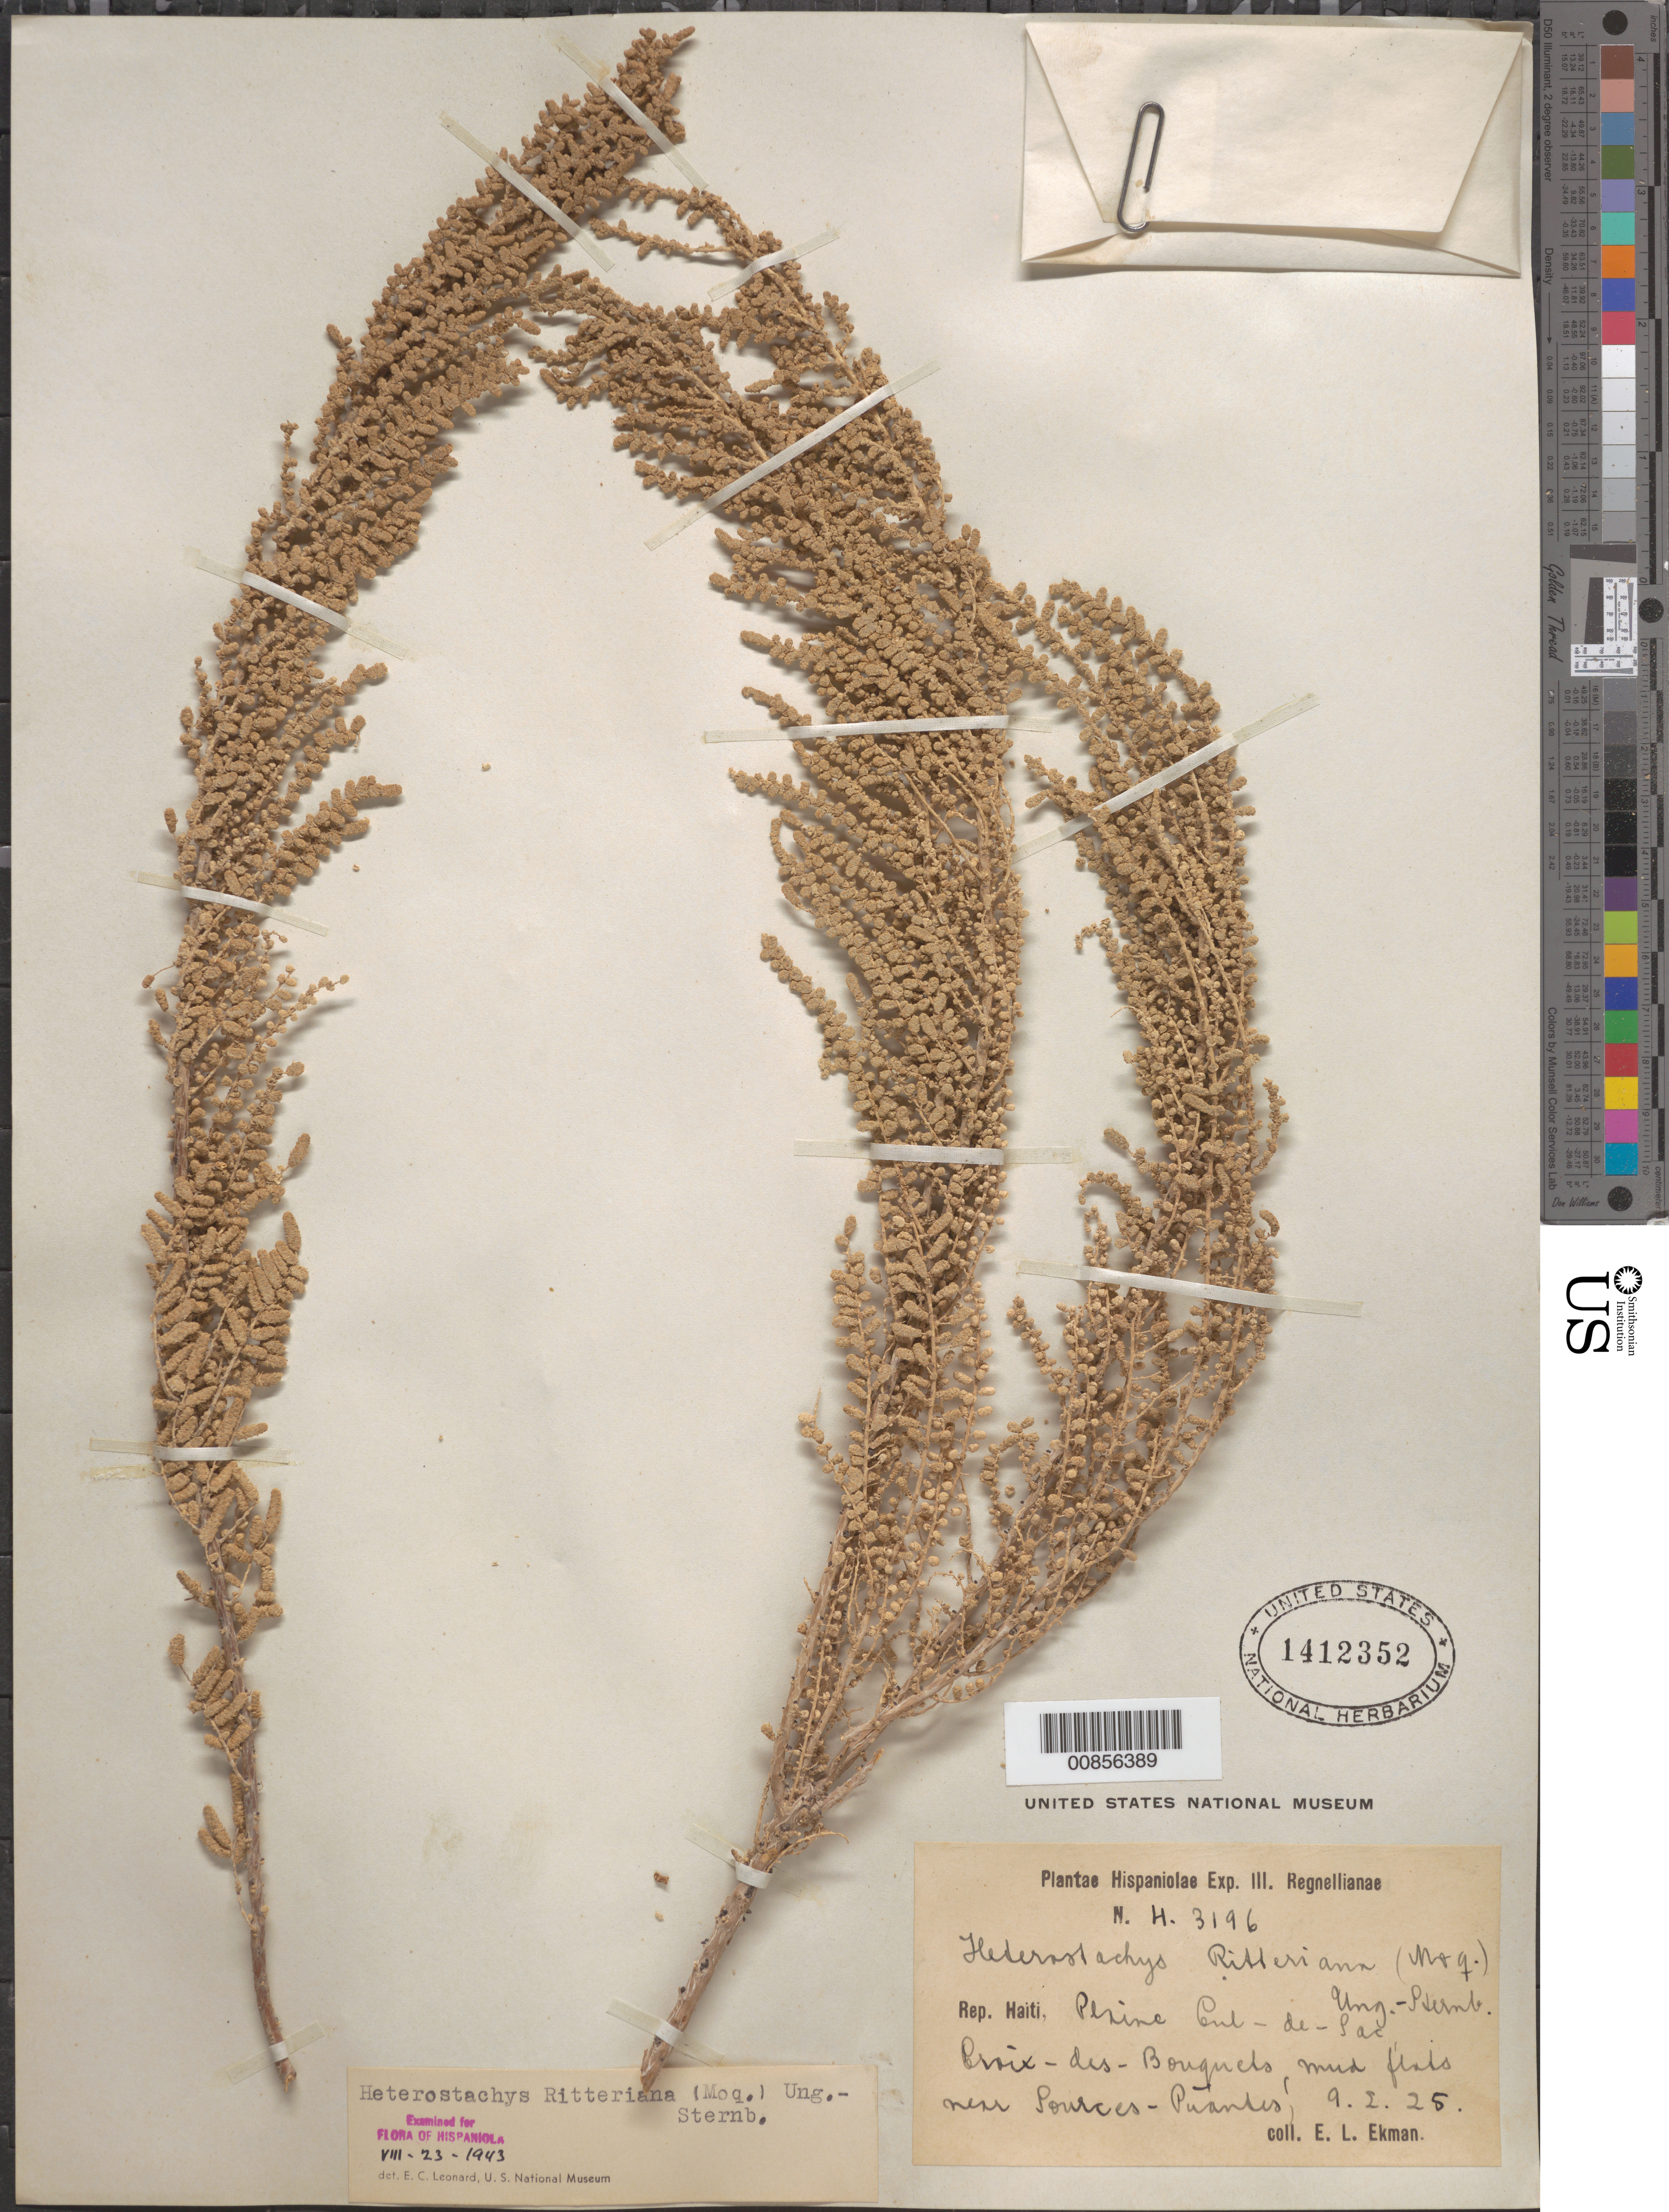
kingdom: Plantae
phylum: Tracheophyta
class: Magnoliopsida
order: Caryophyllales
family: Amaranthaceae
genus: Heterostachys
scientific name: Heterostachys ritteriana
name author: (Moq.) Ung.-Sternb.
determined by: Leonard, Emery C., (US)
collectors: E. L. Ekman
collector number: H 3196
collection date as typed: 09 Feb 1925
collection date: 1925-02-09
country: Haiti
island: Hispaniola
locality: Plain Cul-de-Sac, Croix-des-Bouquetes, mud flats near Sources-Puantes.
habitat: Mud flats.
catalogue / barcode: US 1412352